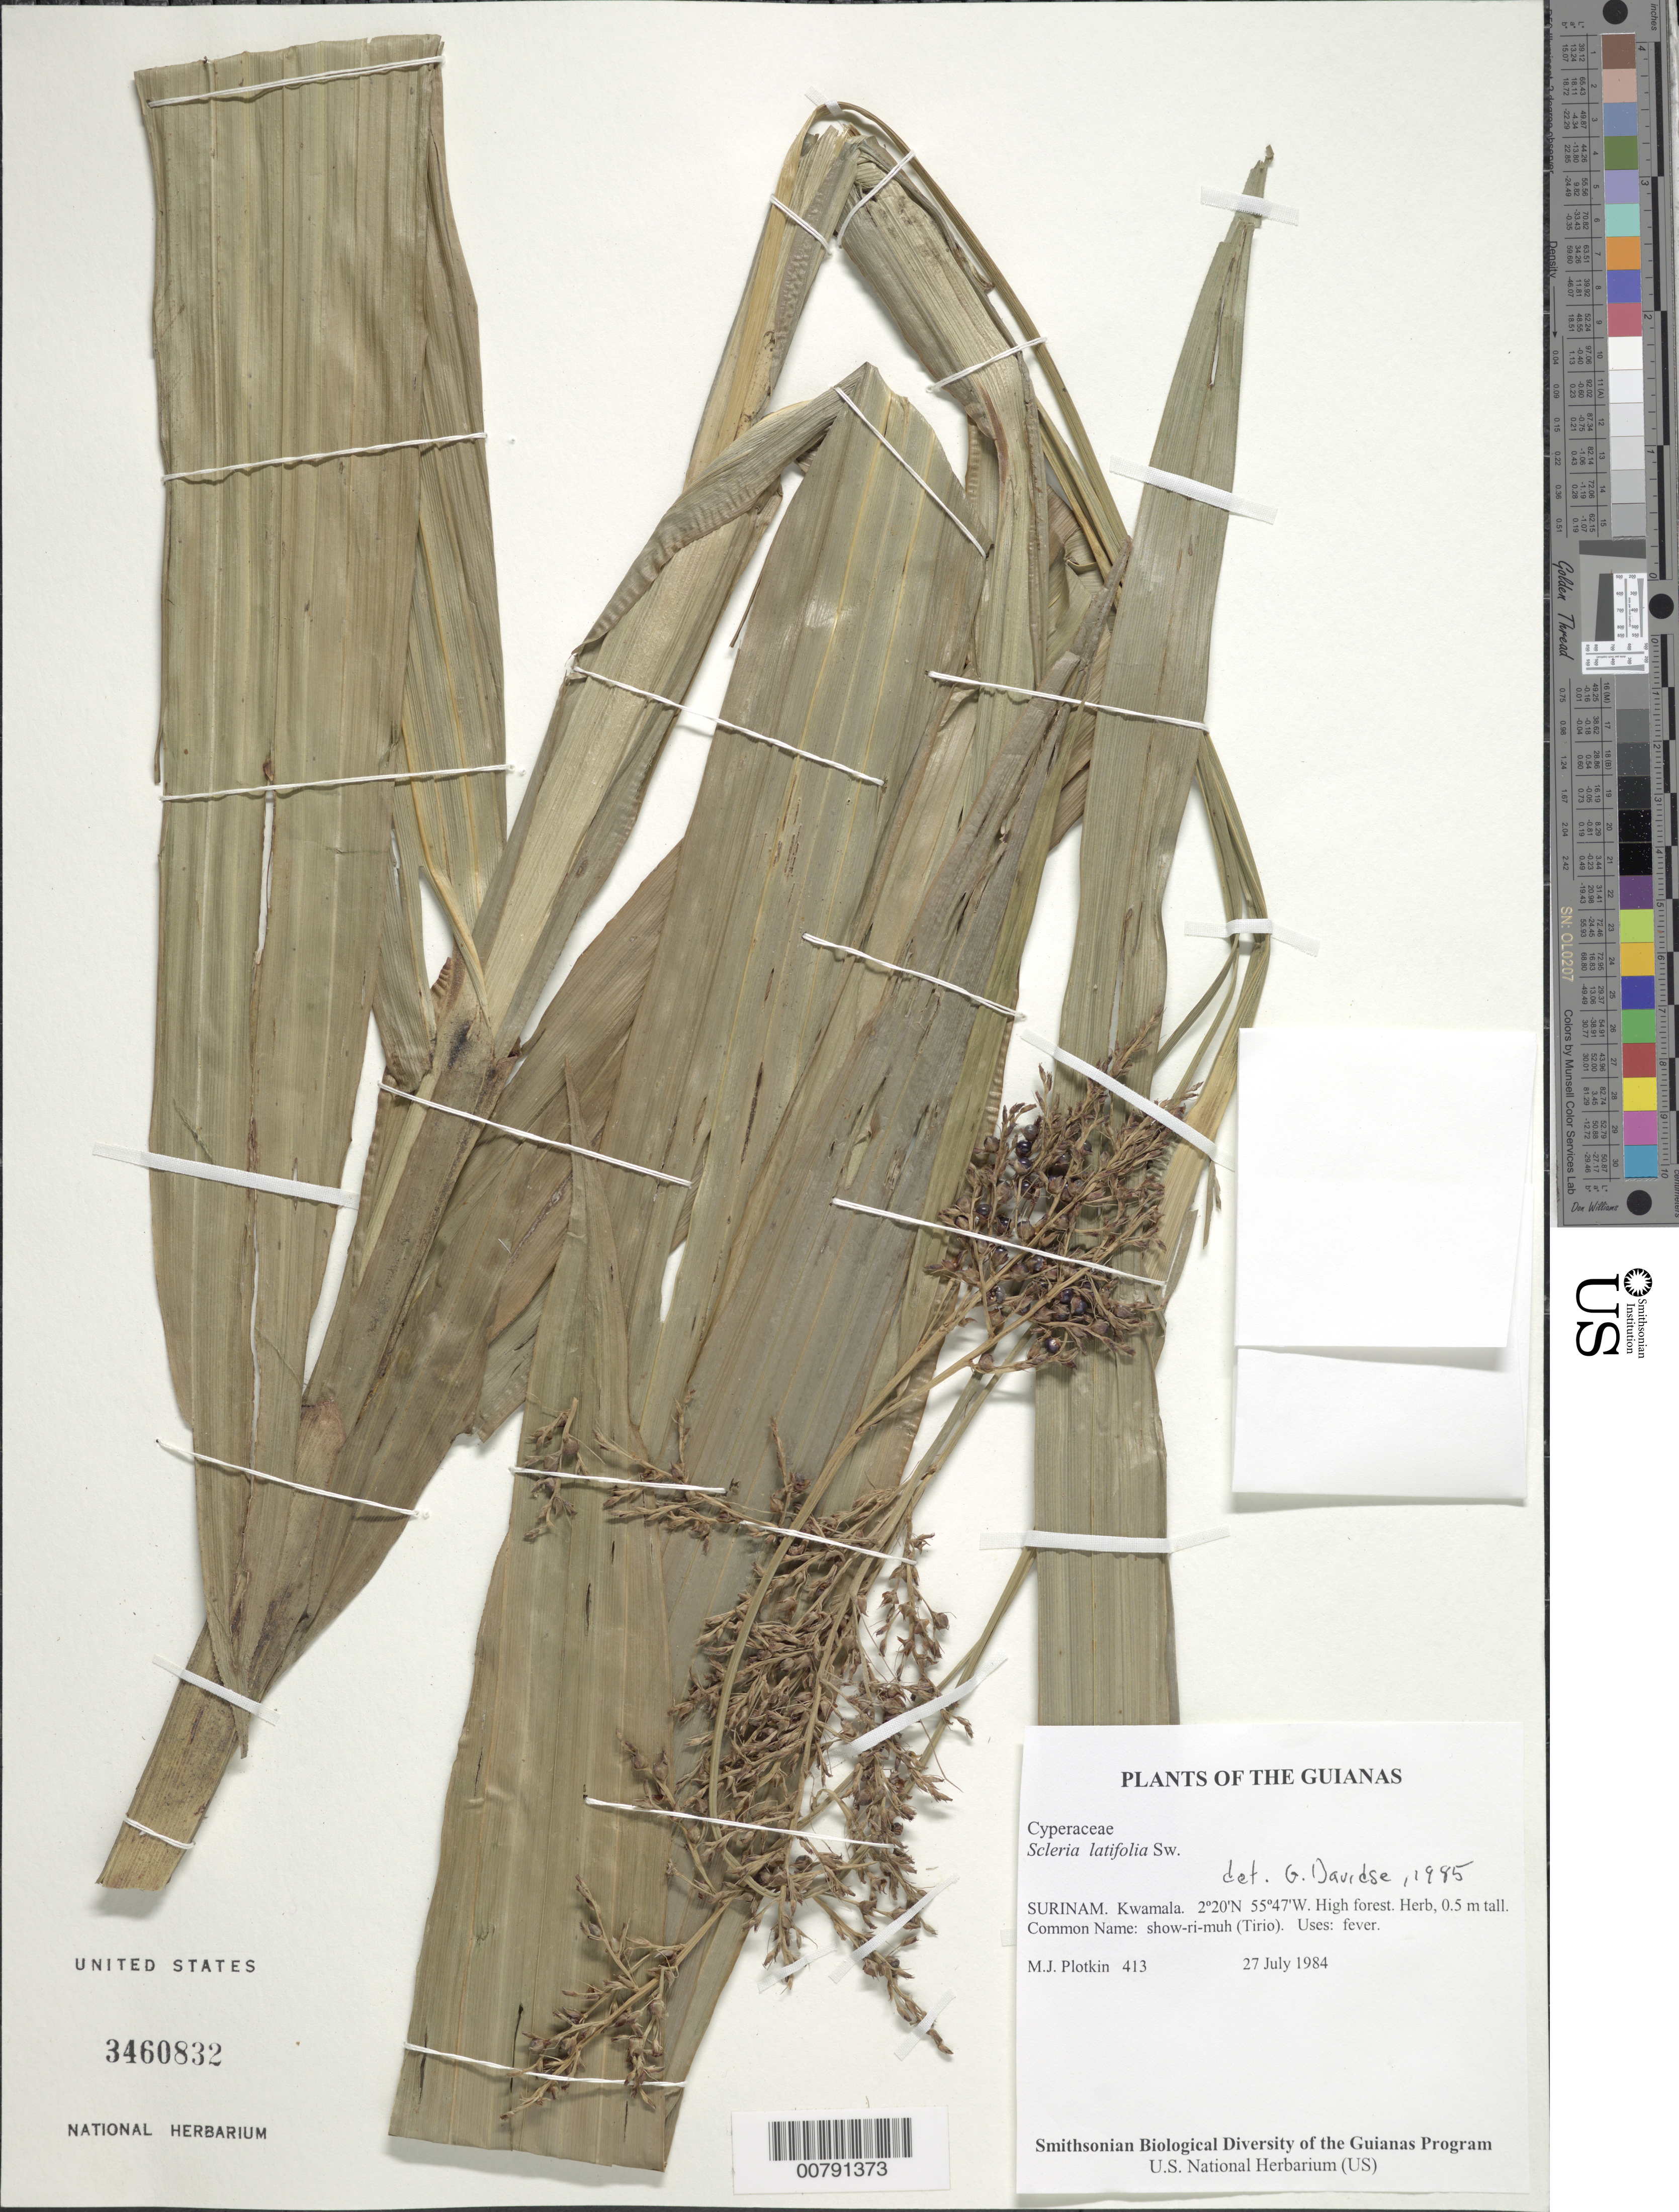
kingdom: Plantae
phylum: Tracheophyta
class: Liliopsida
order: Poales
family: Cyperaceae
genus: Scleria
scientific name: Scleria latifolia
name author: Sw.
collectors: M. Plotkin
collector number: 413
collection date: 1984-07-27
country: Suriname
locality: Surinam, Kwamala. Guianas.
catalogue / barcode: US 3460832